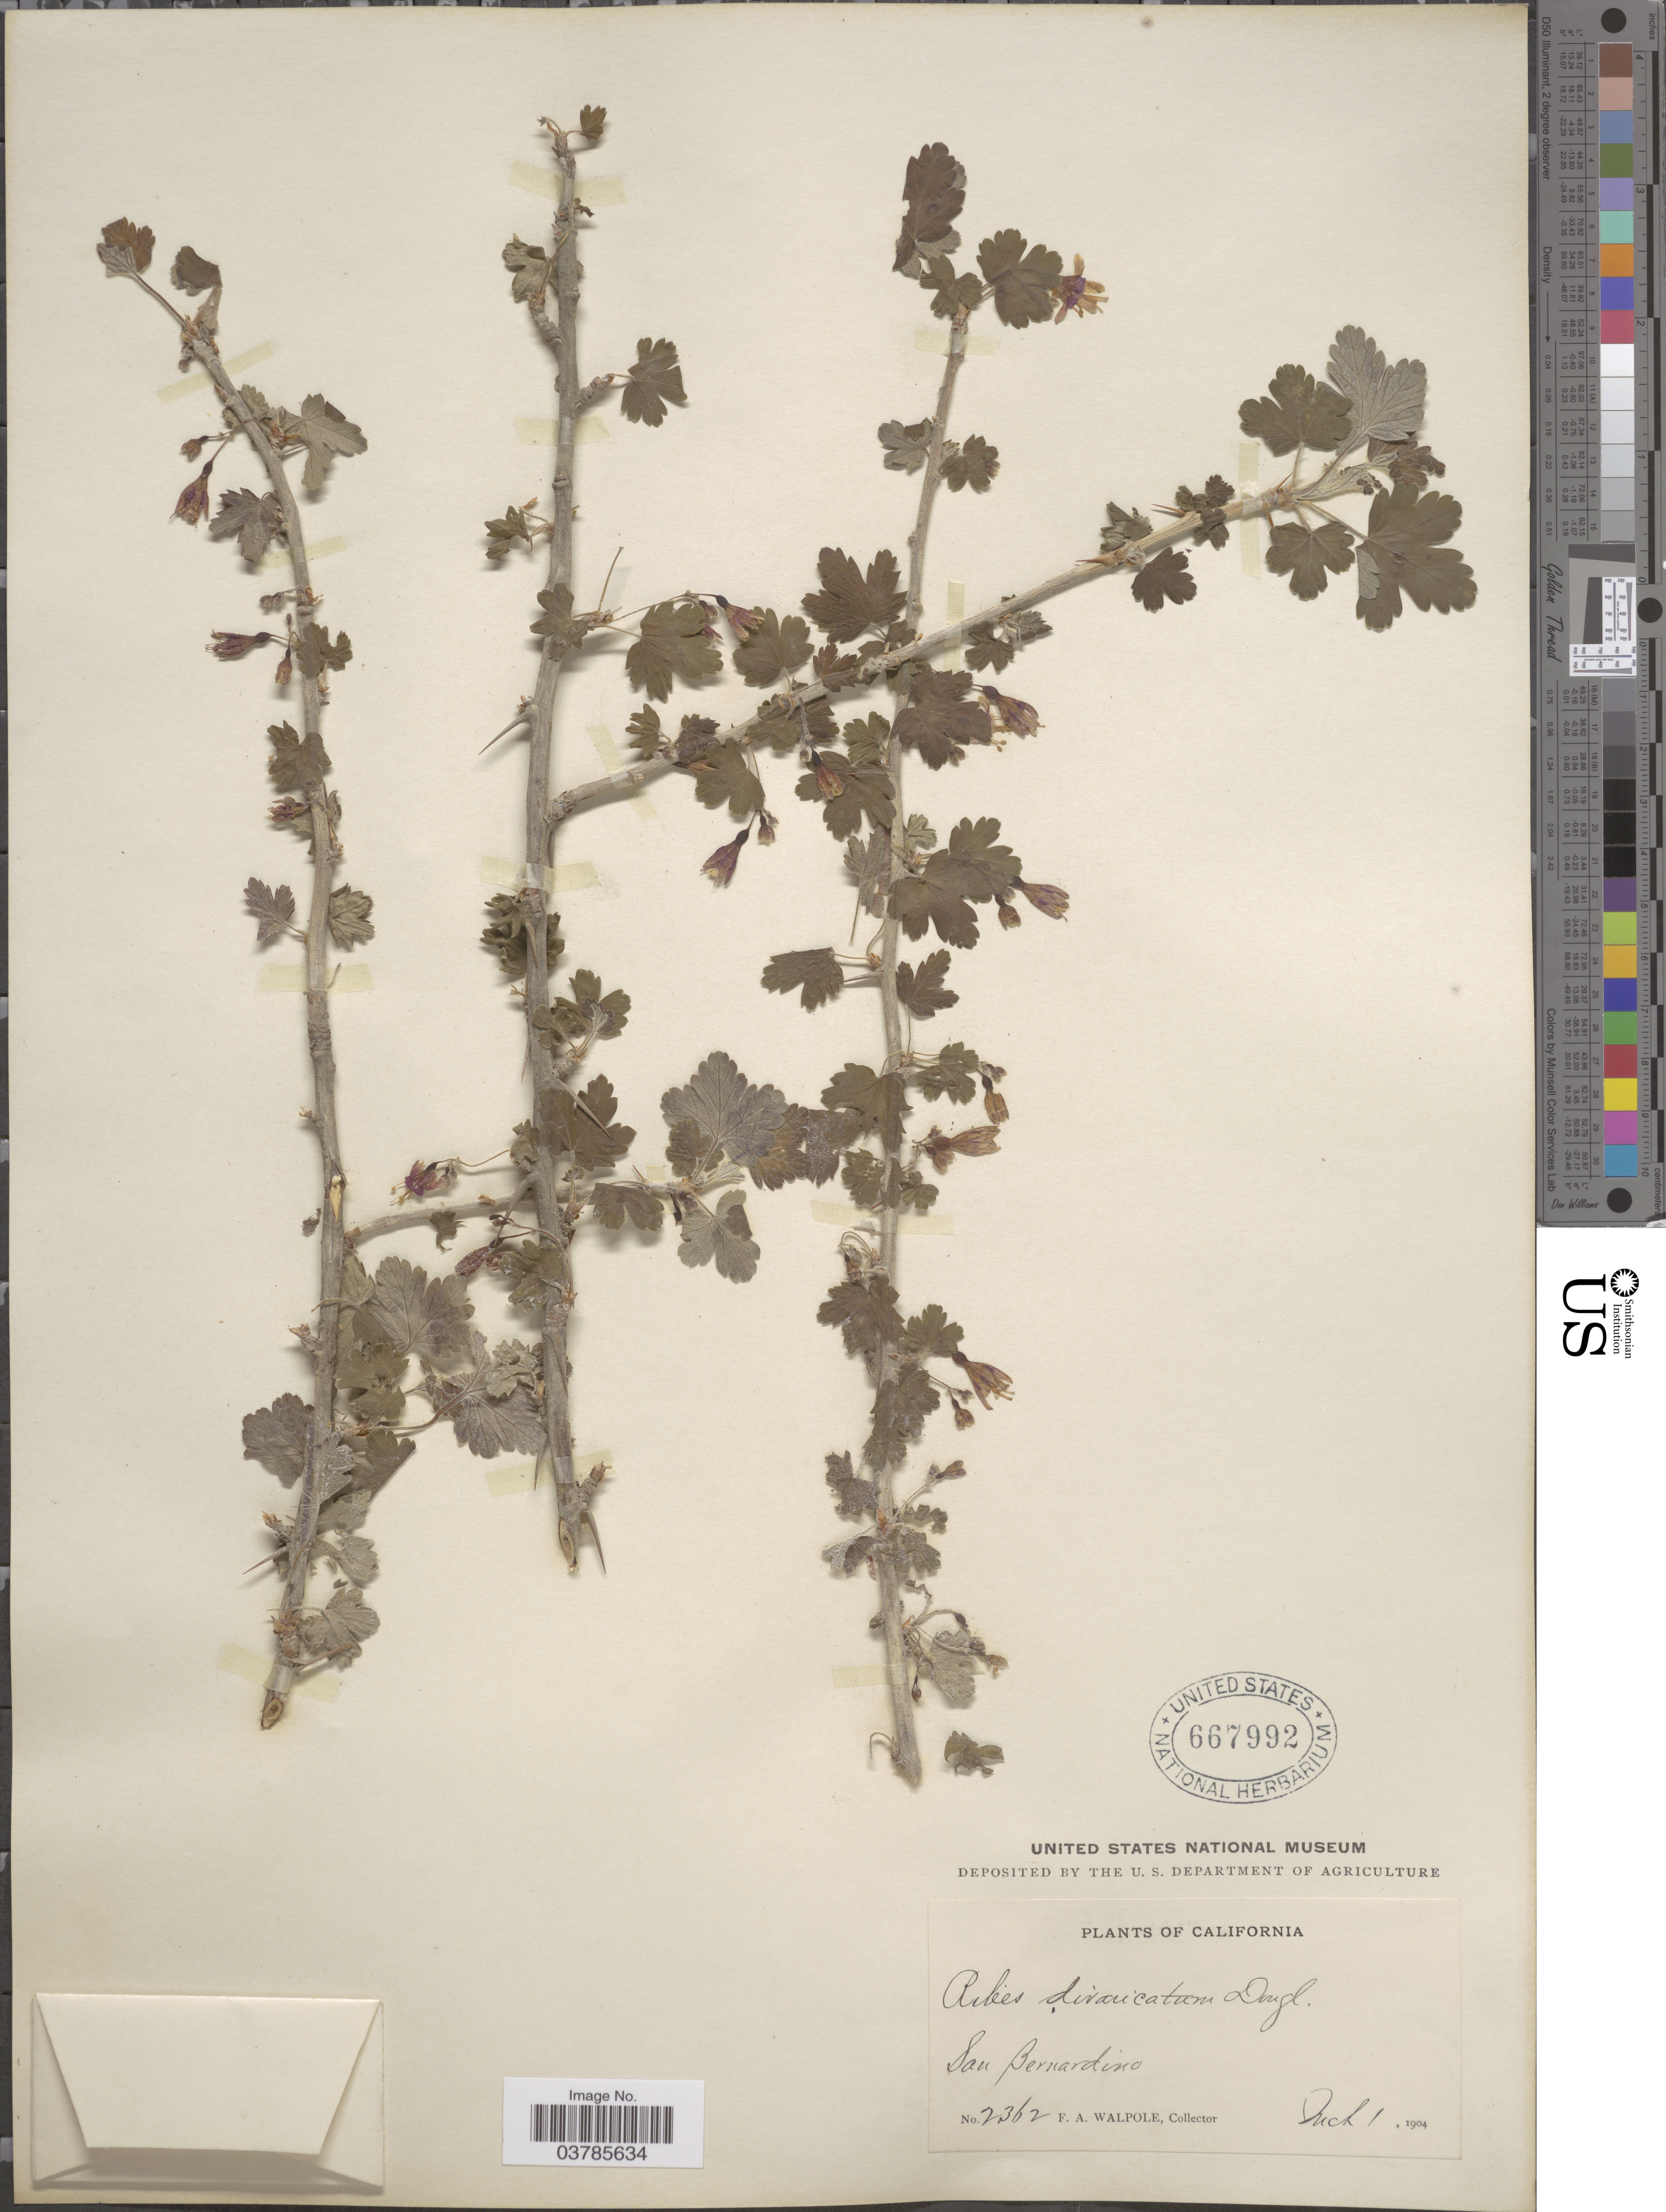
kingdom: Plantae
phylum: Tracheophyta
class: Magnoliopsida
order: Saxifragales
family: Grossulariaceae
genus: Ribes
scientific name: Ribes divaricatum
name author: Douglas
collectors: F. Walpole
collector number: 2362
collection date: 1904-03-01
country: United States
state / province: California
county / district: San Bernardino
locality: San Bernardino.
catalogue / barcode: US 667992